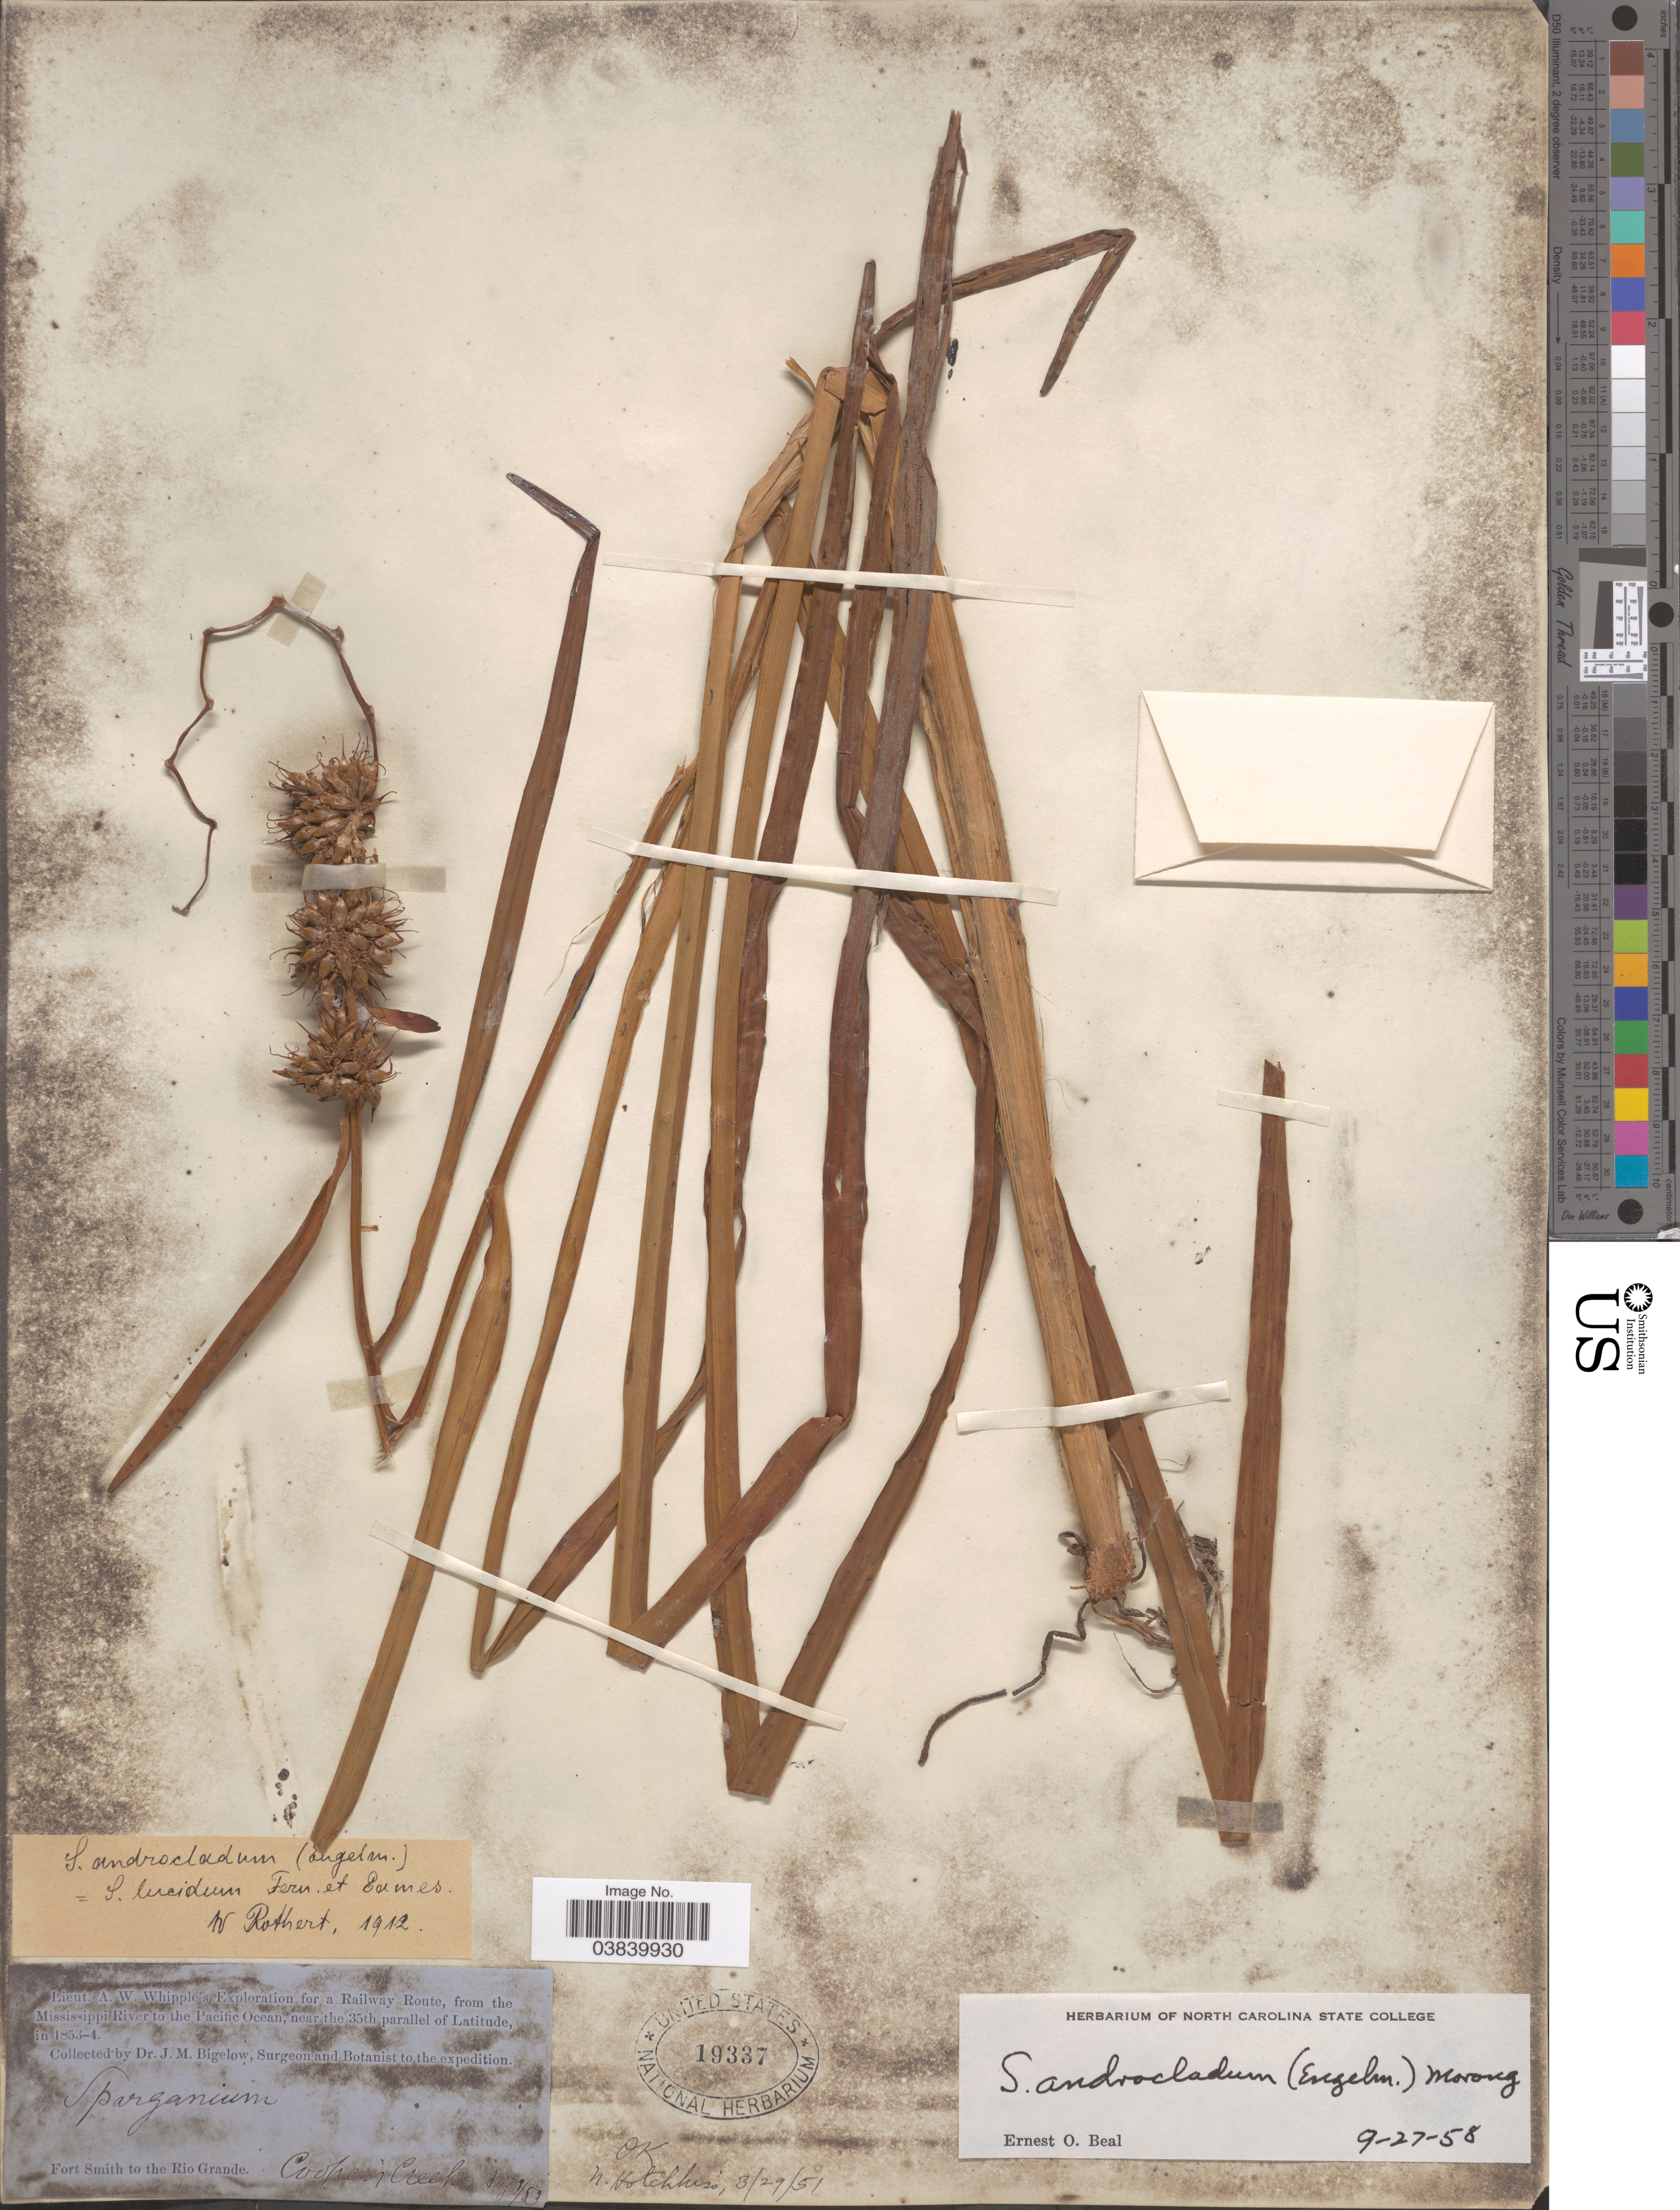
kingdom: Plantae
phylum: Tracheophyta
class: Liliopsida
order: Poales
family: Typhaceae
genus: Sparganium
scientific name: Sparganium androcladum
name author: Morong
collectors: J. M. Bigelow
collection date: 1853-08-01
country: United States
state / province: Oklahoma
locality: Railway Route, from the Mississippi River to the Pacific Ocean, near the 35th parallel of Latitude. Fort Smith to the Rio Grande. Cooper's Creek.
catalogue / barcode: US 19337